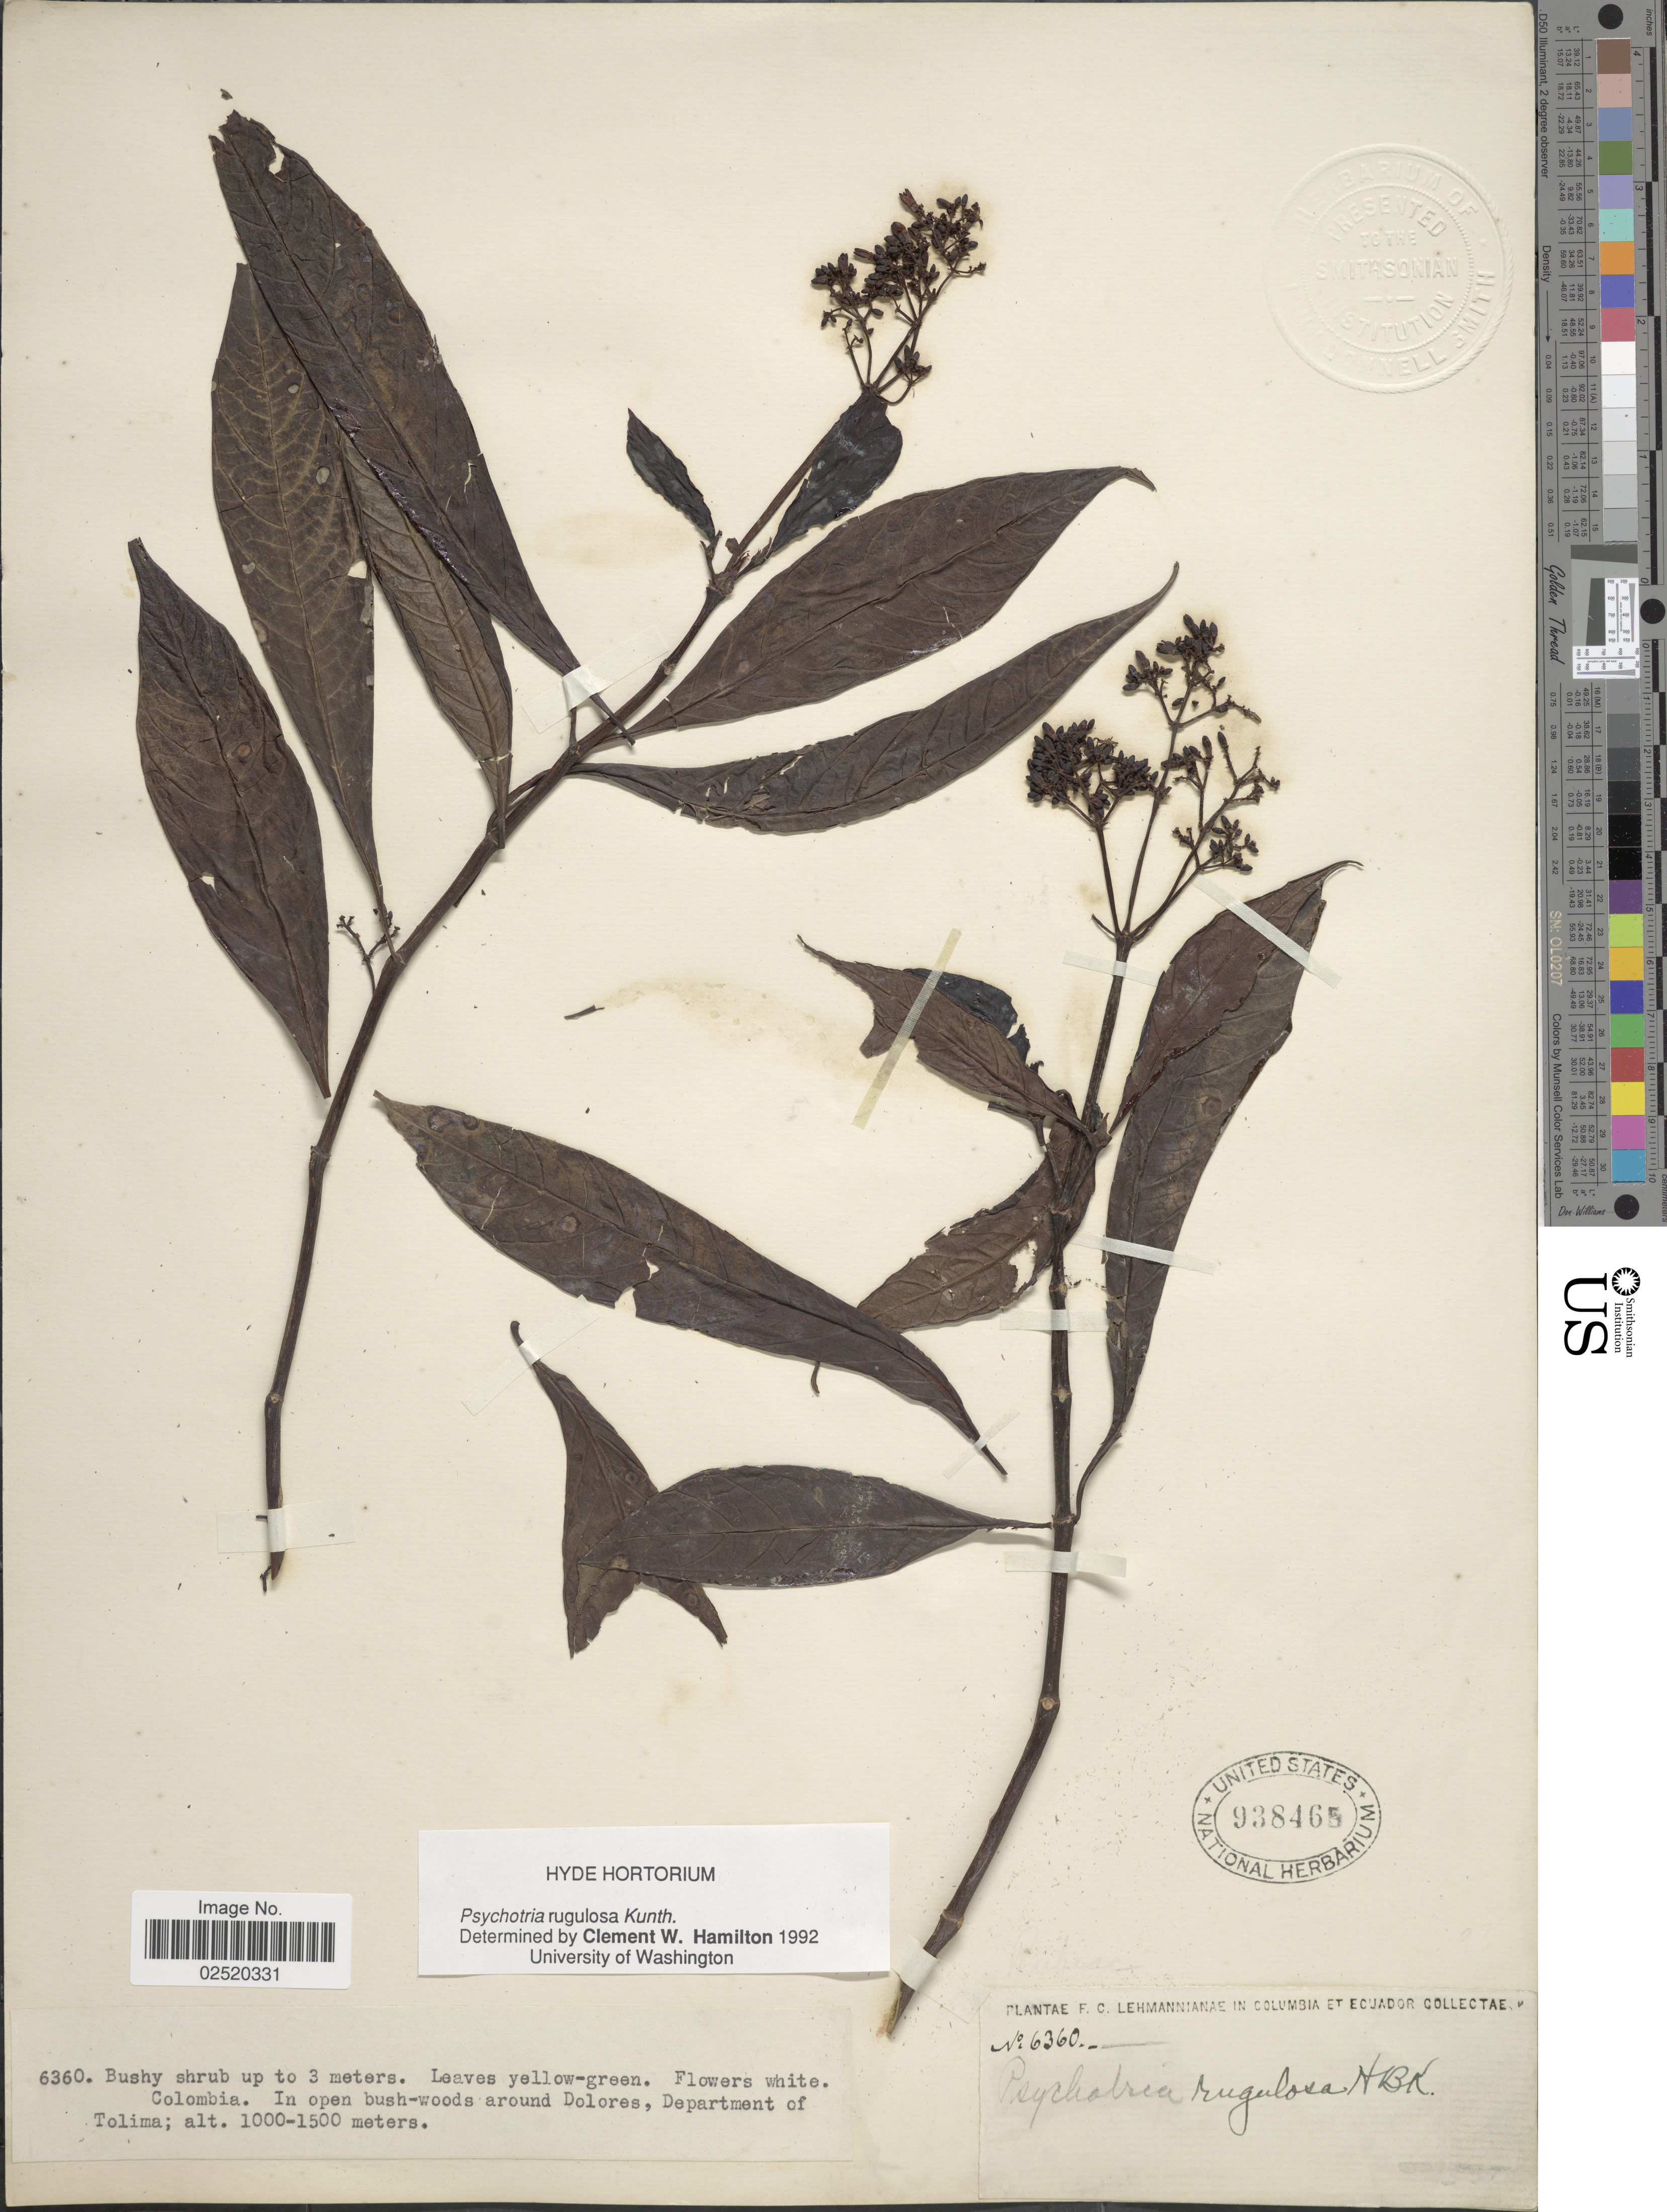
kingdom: Plantae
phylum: Tracheophyta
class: Magnoliopsida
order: Gentianales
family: Rubiaceae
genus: Psychotria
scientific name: Psychotria rugulosa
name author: Kunth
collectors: F. C. Lehmann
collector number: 6360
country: Colombia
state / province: Tolima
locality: Department of Tolima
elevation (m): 1000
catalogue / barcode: US 938465